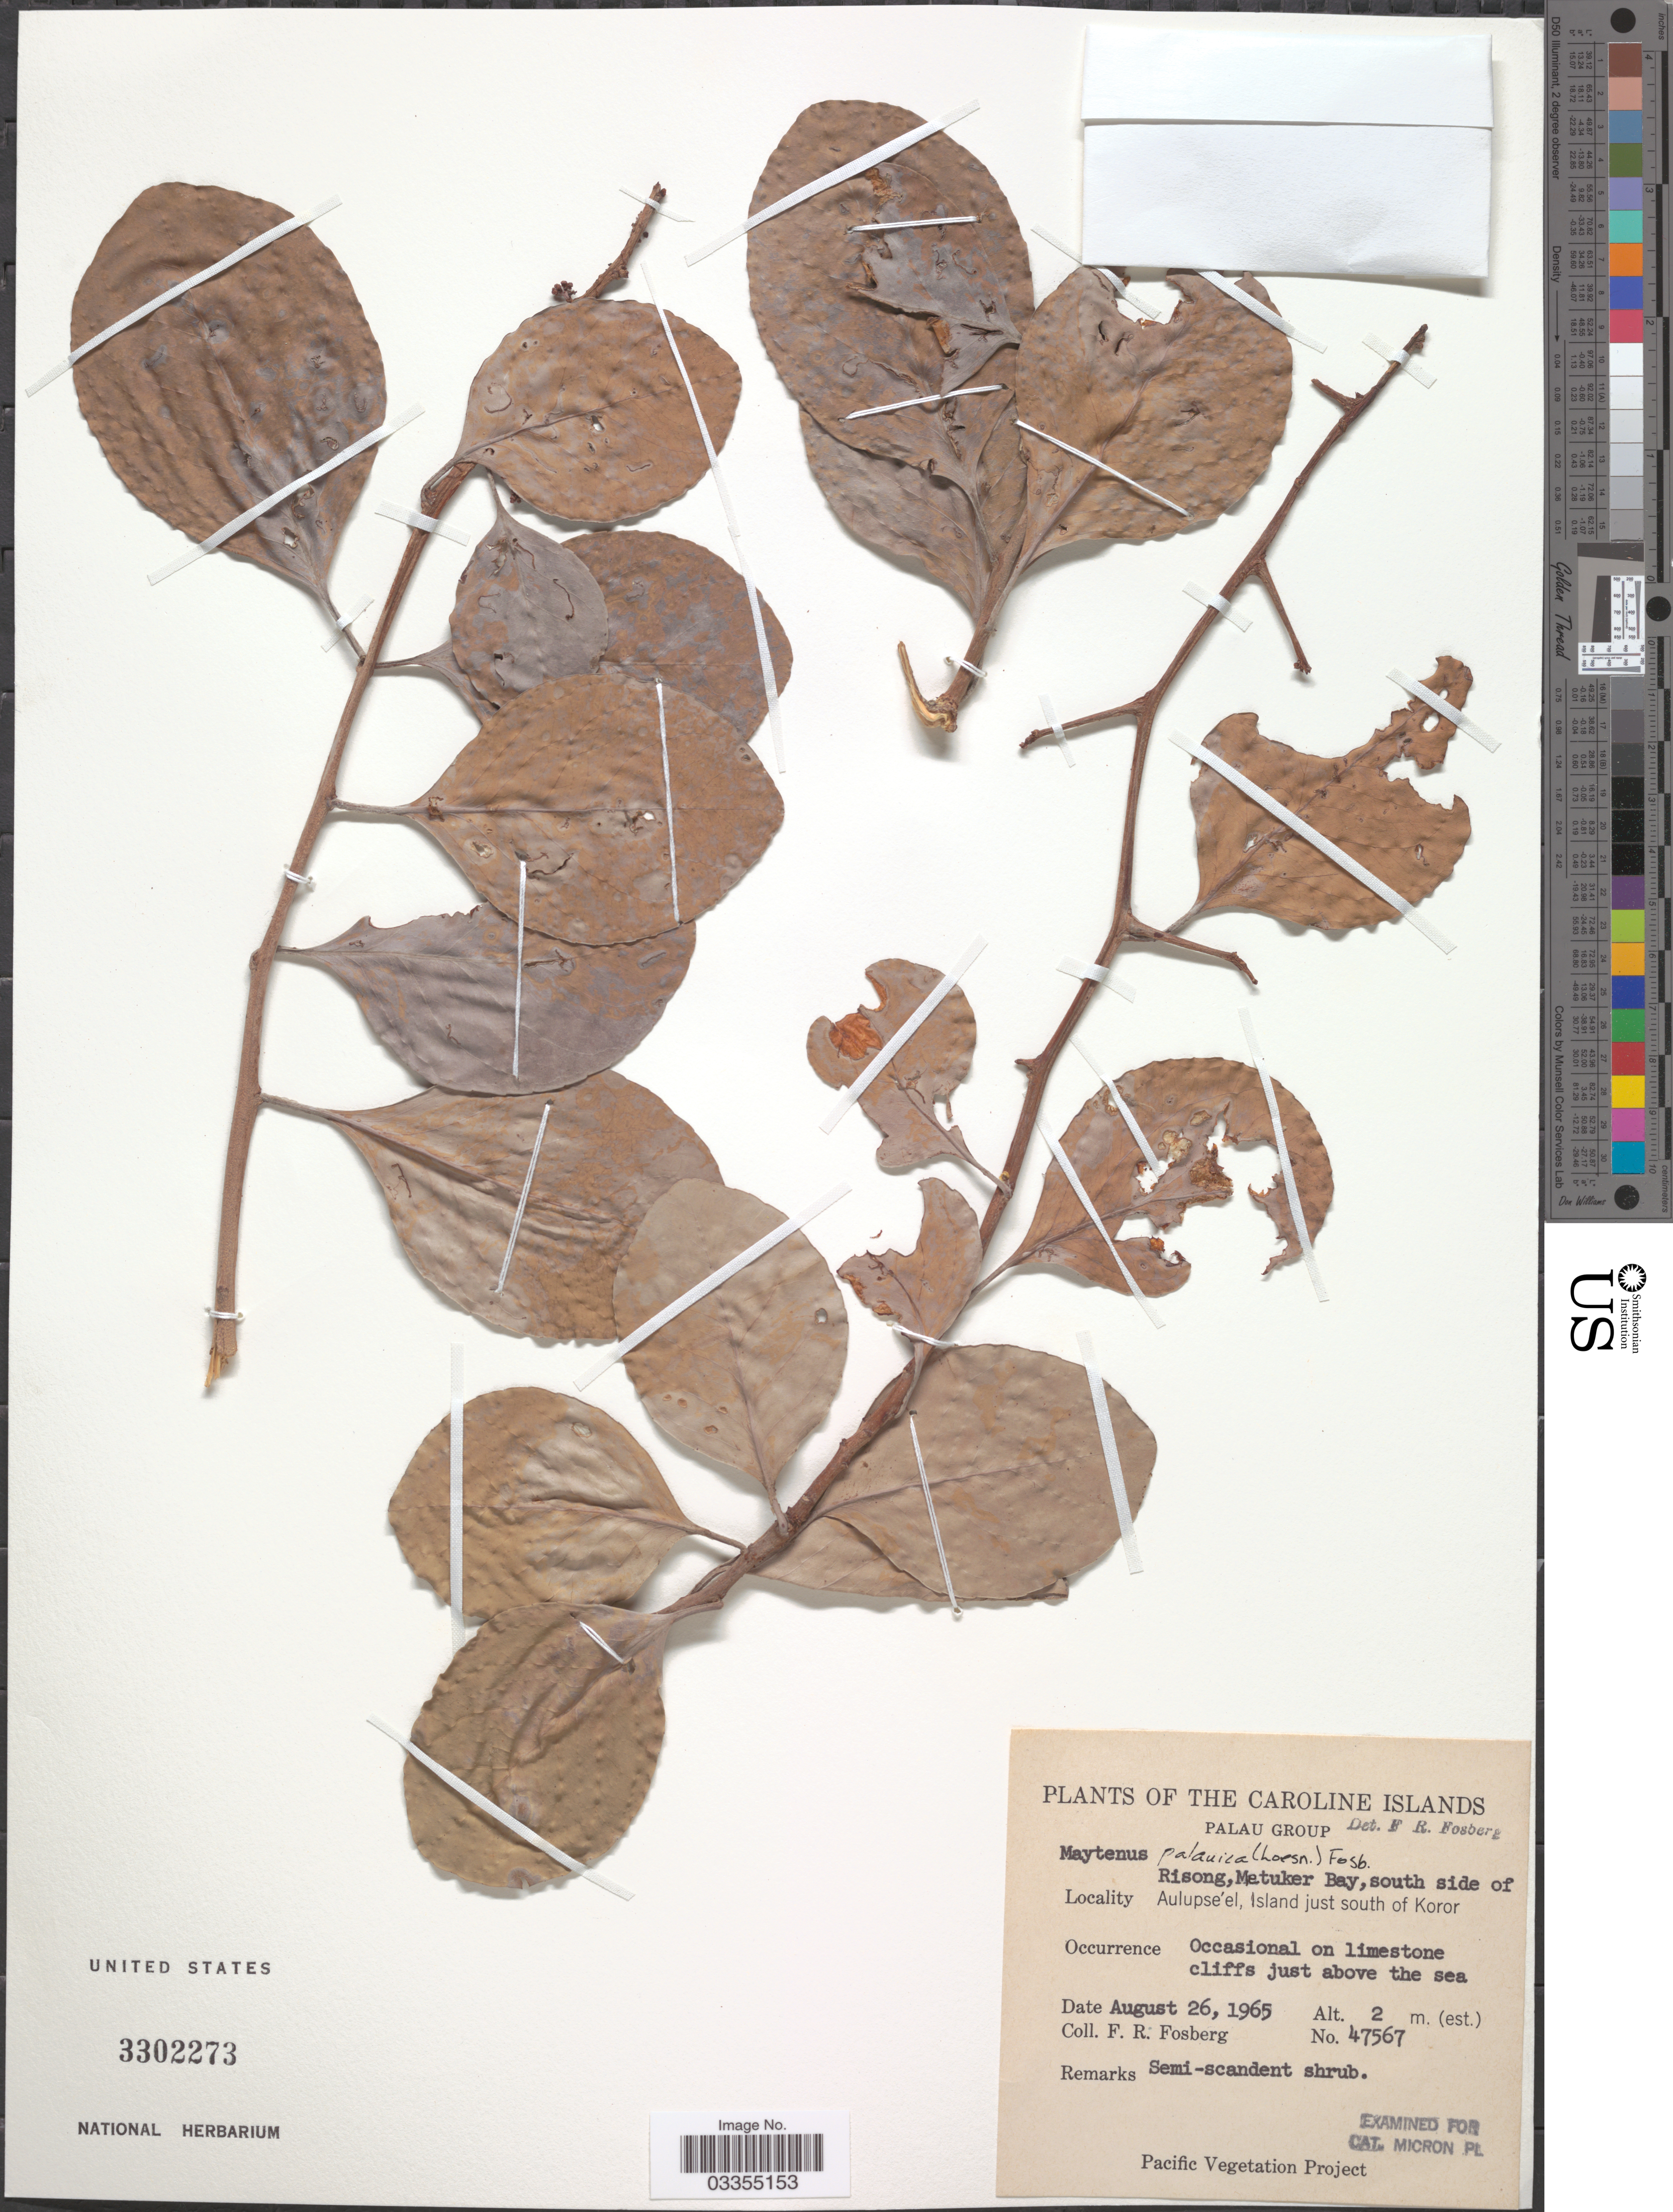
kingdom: Plantae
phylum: Tracheophyta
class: Magnoliopsida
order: Celastrales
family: Celastraceae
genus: Gymnosporia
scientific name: Gymnosporia palauica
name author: Loes.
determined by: Wagner, W. L., (BOT), Smithsonian Institution - National Museum of Natural History (UNITED STATES)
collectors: F. R. Fosberg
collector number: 47567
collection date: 1965-08-26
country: Palau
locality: The Caroline Islands. Palau Group. Risong, Matuker Bay, south side of Aulupse'el, Island just south of Koror.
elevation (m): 2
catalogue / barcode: US 3302273